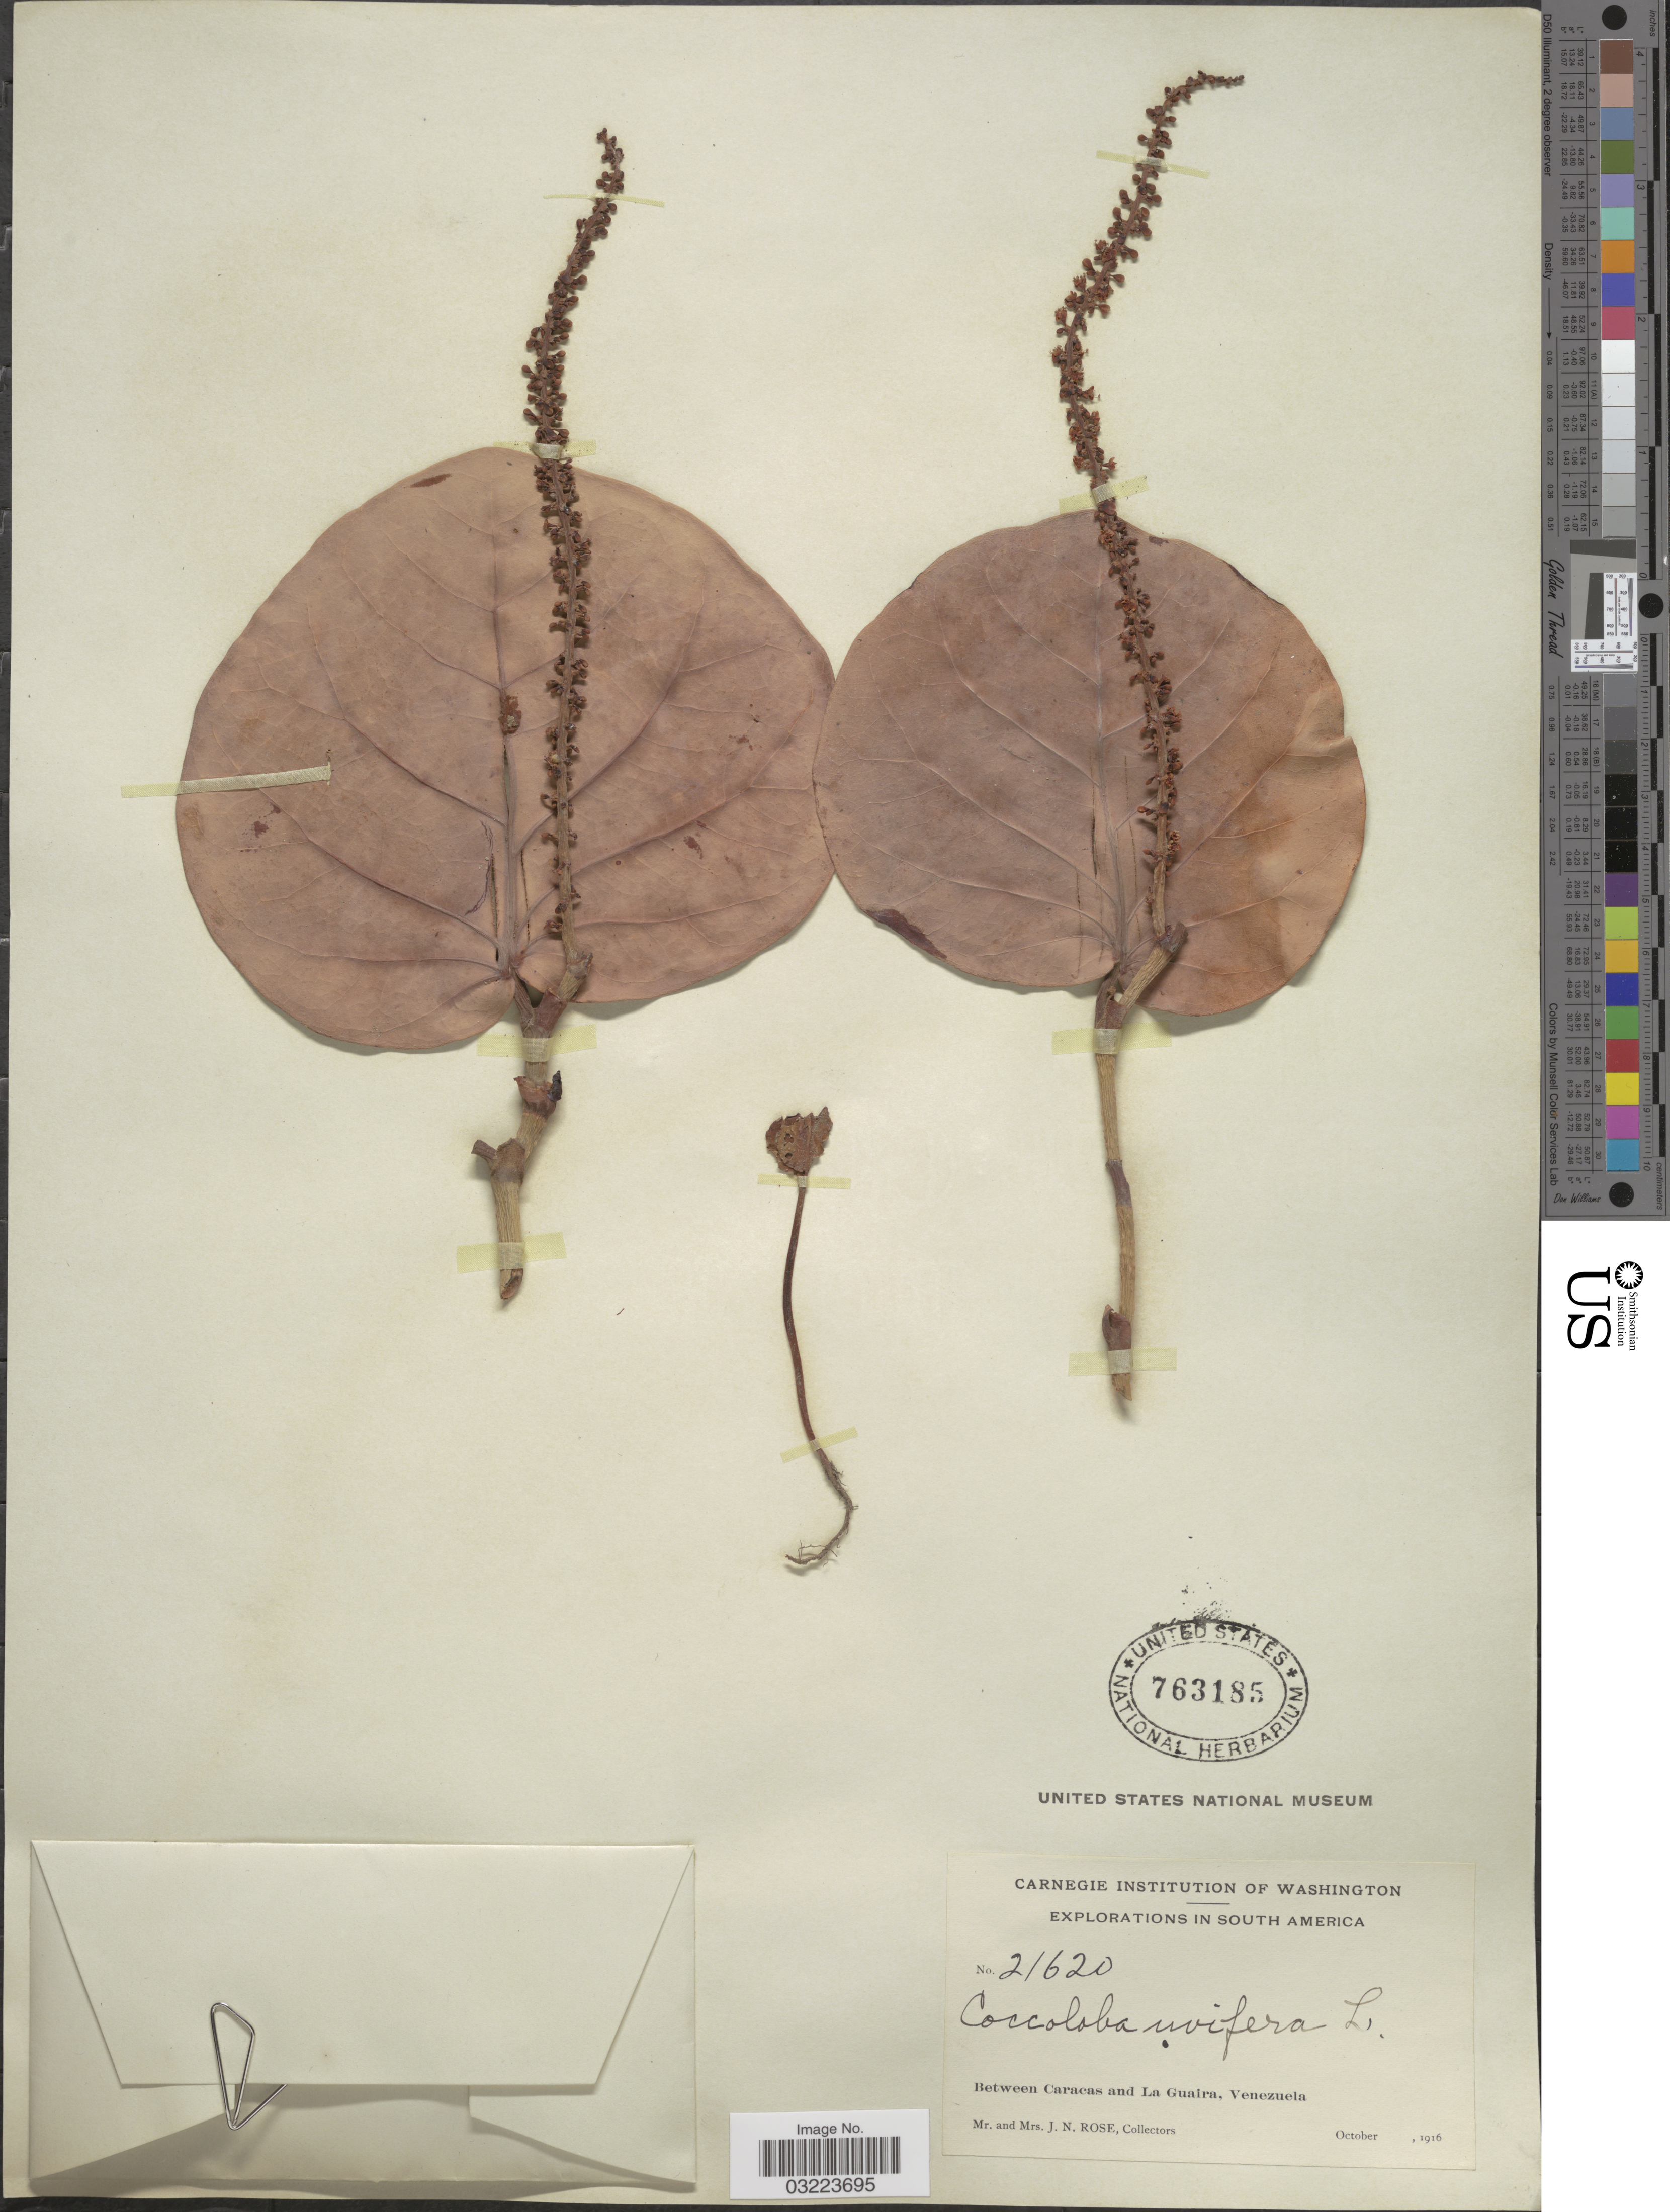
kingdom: Plantae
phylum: Tracheophyta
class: Magnoliopsida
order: Caryophyllales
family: Polygonaceae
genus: Coccoloba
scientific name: Coccoloba uvifera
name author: L.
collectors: J. N. Rose & L. B. Rose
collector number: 21620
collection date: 1916-10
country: Venezuela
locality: Between Caracas and La Guaira.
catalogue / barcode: US 763185